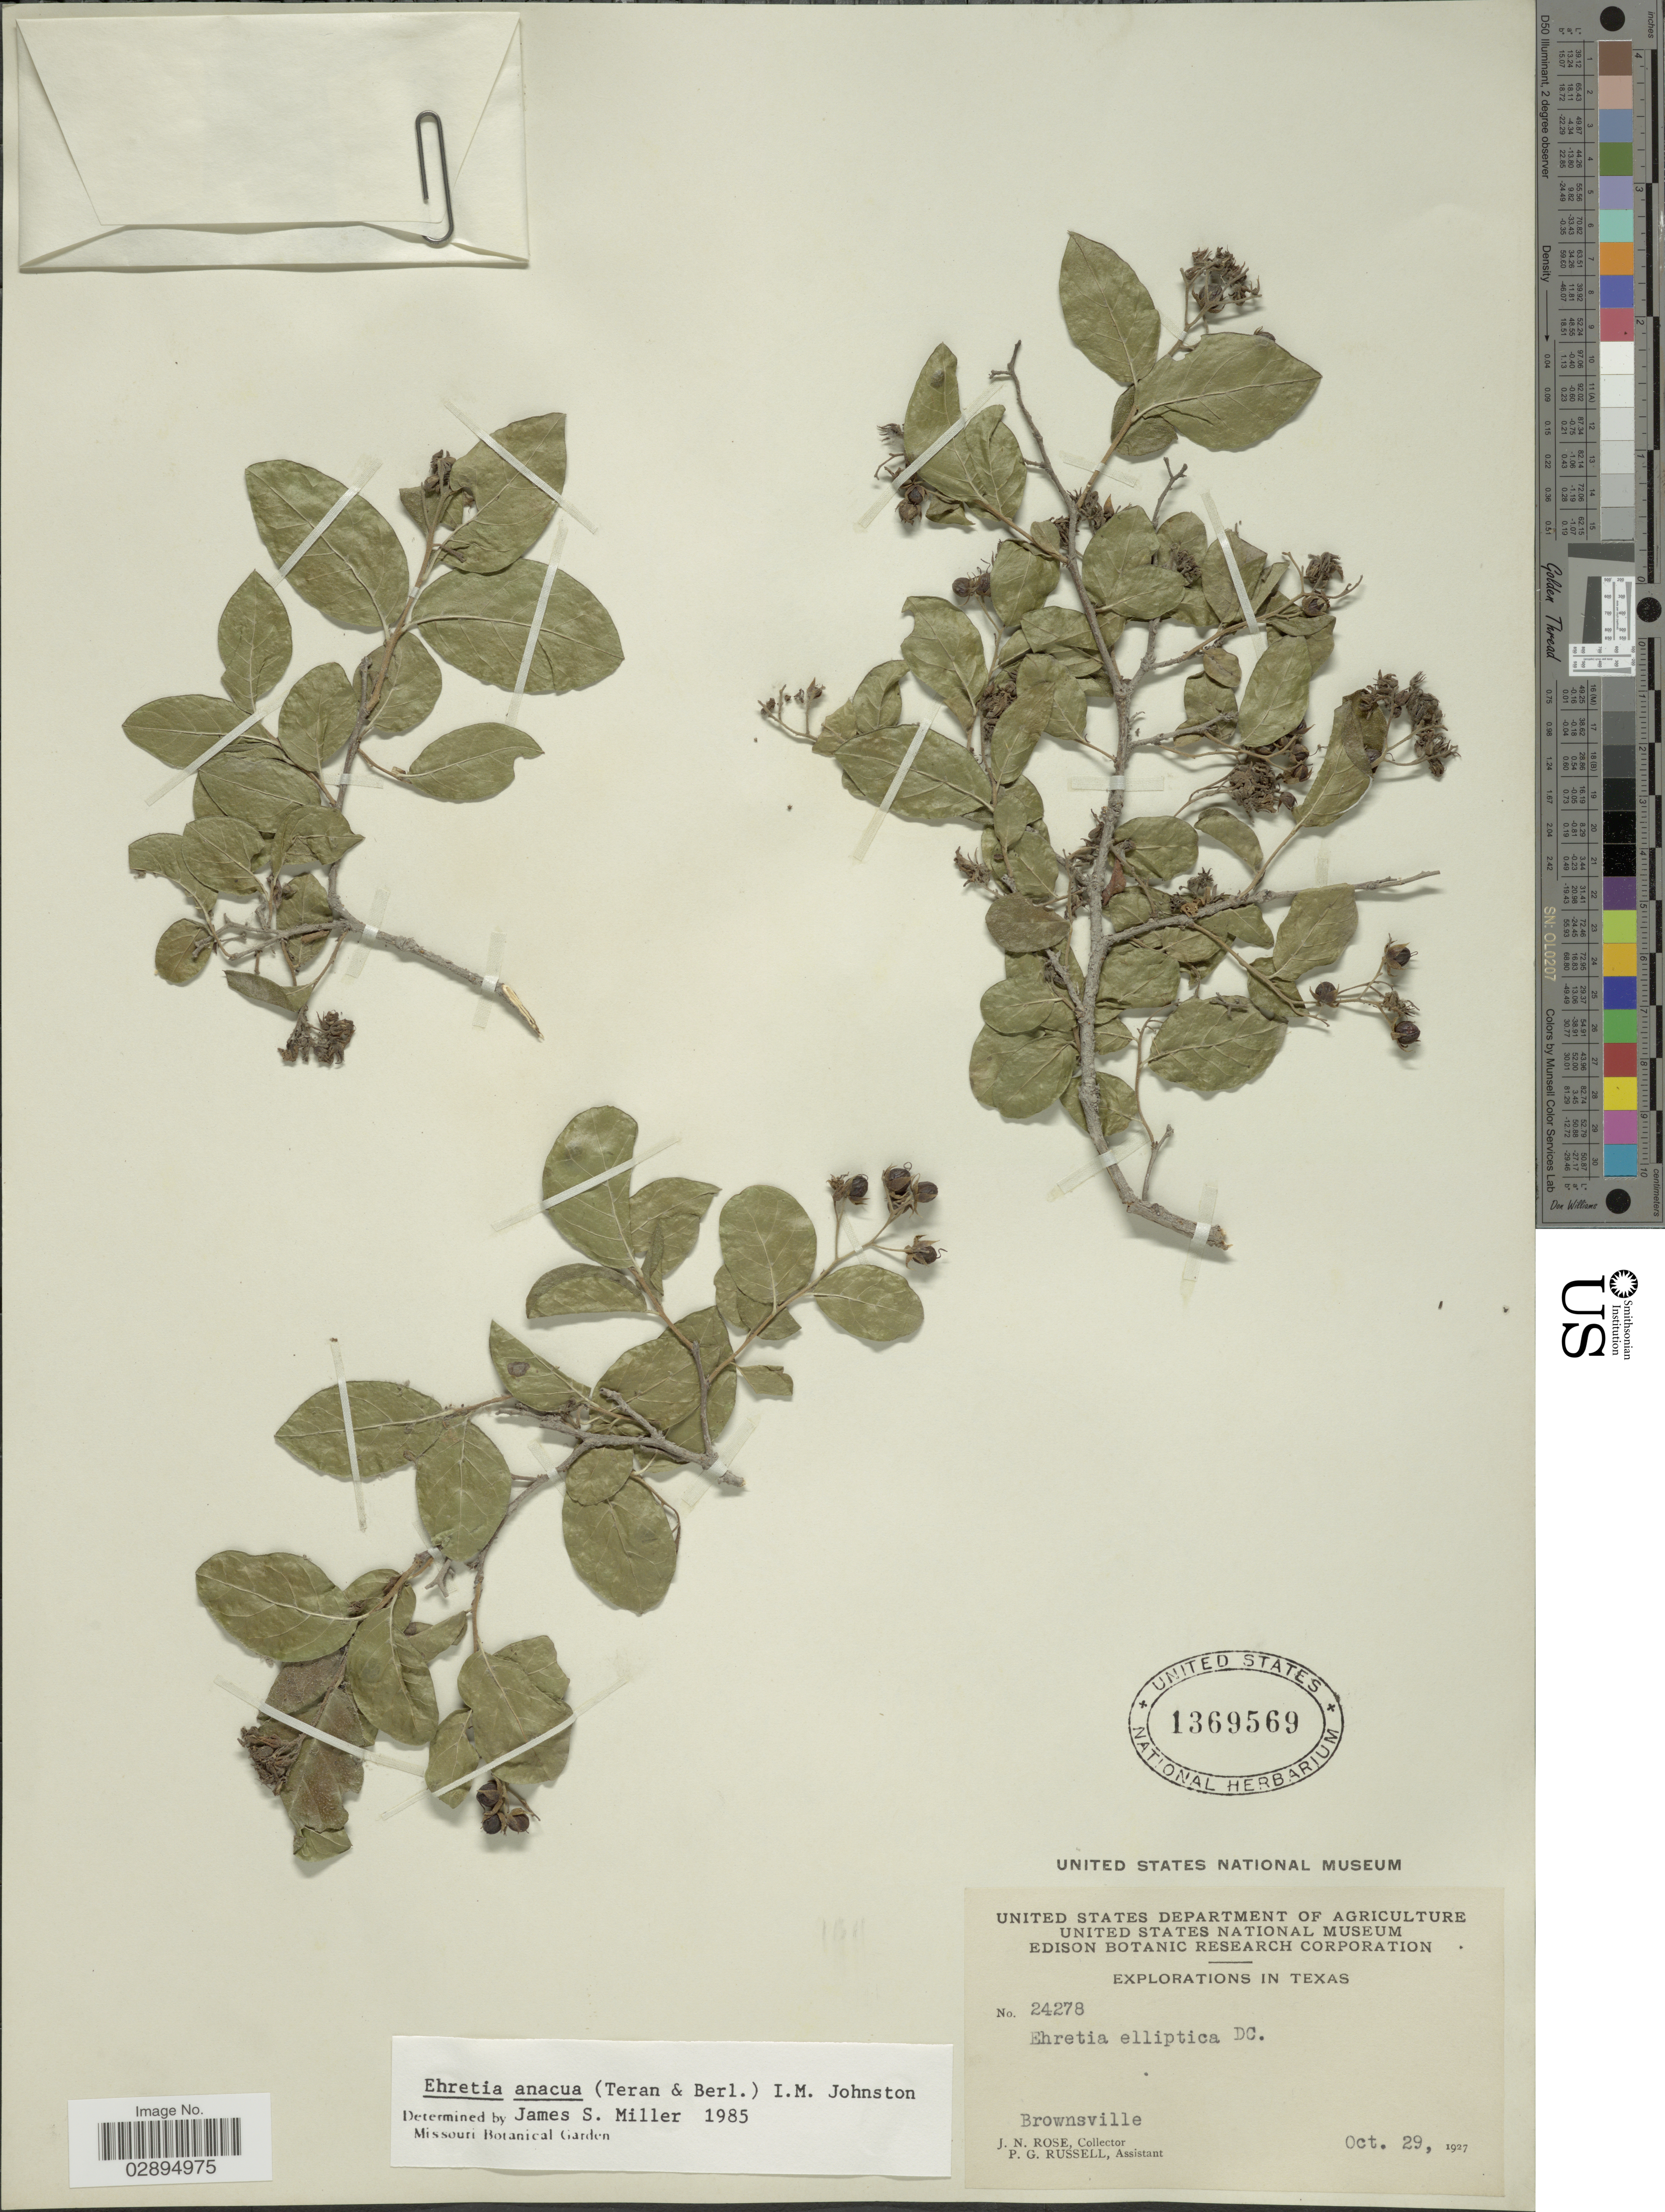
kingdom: Plantae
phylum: Tracheophyta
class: Magnoliopsida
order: Boraginales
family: Ehretiaceae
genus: Ehretia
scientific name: Ehretia anacua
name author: (Terán & Berland.) I.M. Johnst.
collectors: J. N. Rose & P. G. Russell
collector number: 24278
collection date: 1927-10-29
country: United States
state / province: Texas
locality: Brownsville.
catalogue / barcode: US 1369569